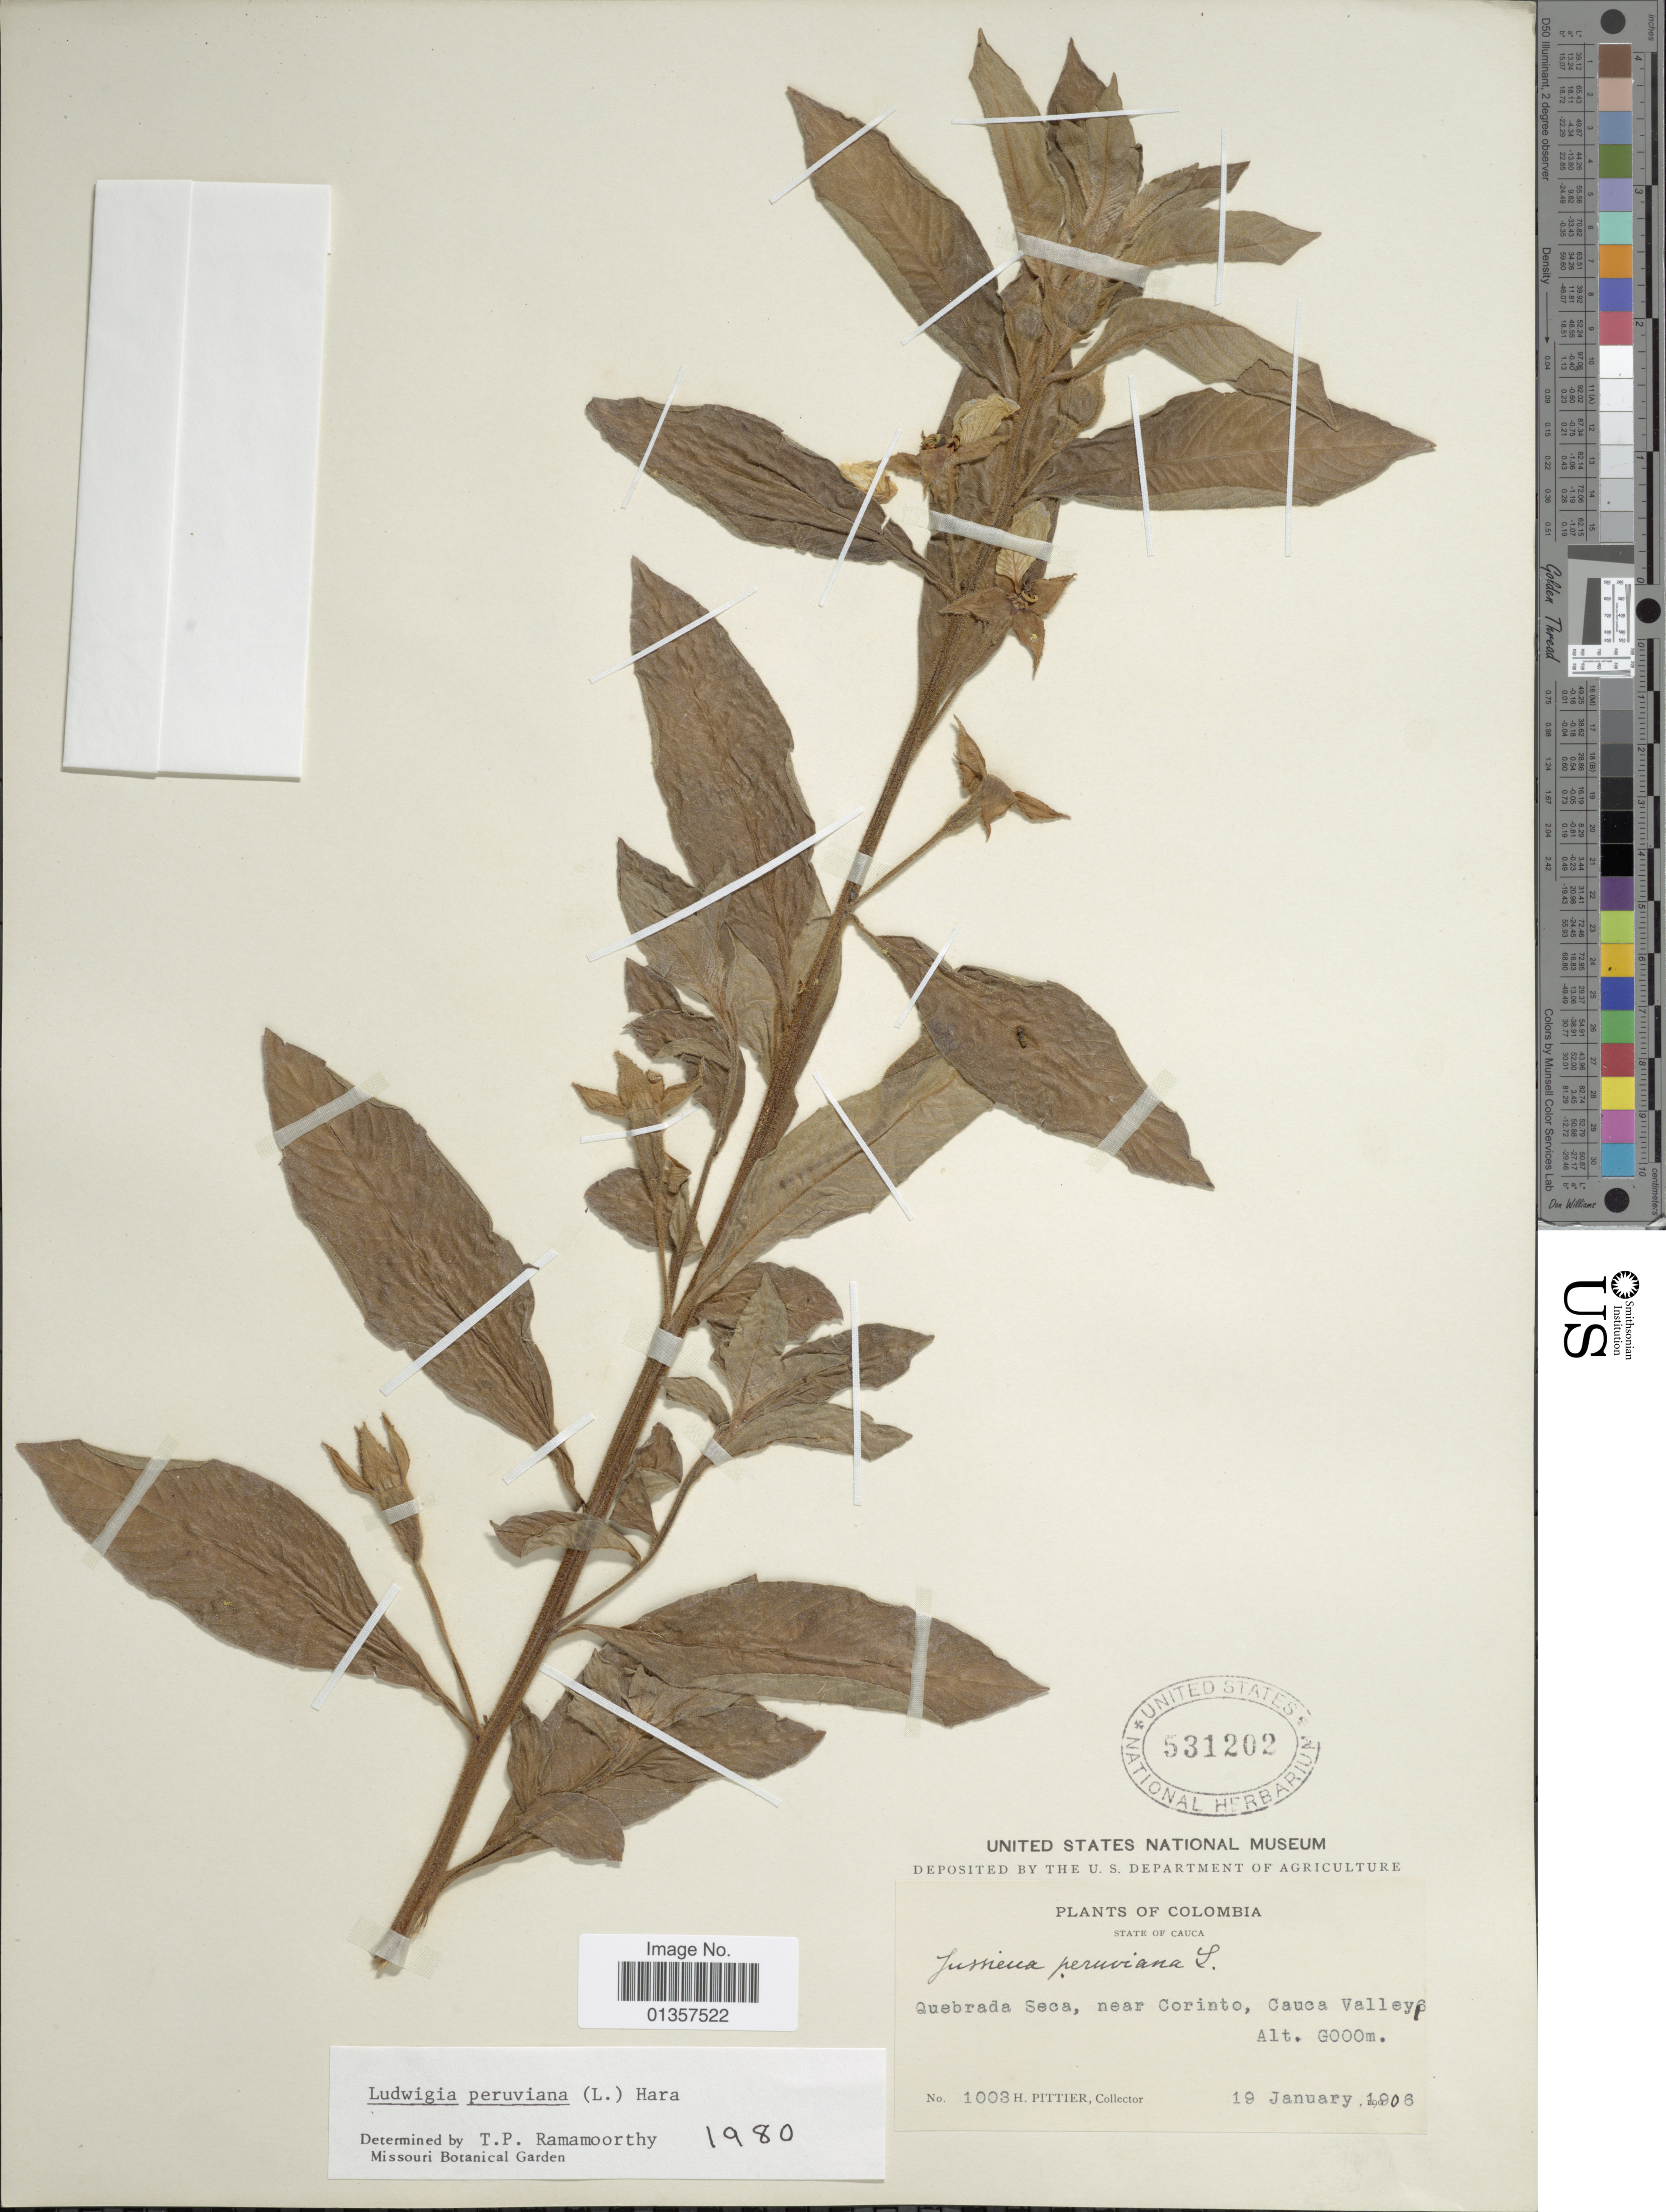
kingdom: Plantae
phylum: Tracheophyta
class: Magnoliopsida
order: Myrtales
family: Onagraceae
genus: Ludwigia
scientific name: Ludwigia peruviana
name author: (L.) H. Hara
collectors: H. F. Pittier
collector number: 1003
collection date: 1906-01-19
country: Colombia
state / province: Cauca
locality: Quebrada Seca, near Corinto, Cauca Valley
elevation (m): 6000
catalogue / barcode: US 531202